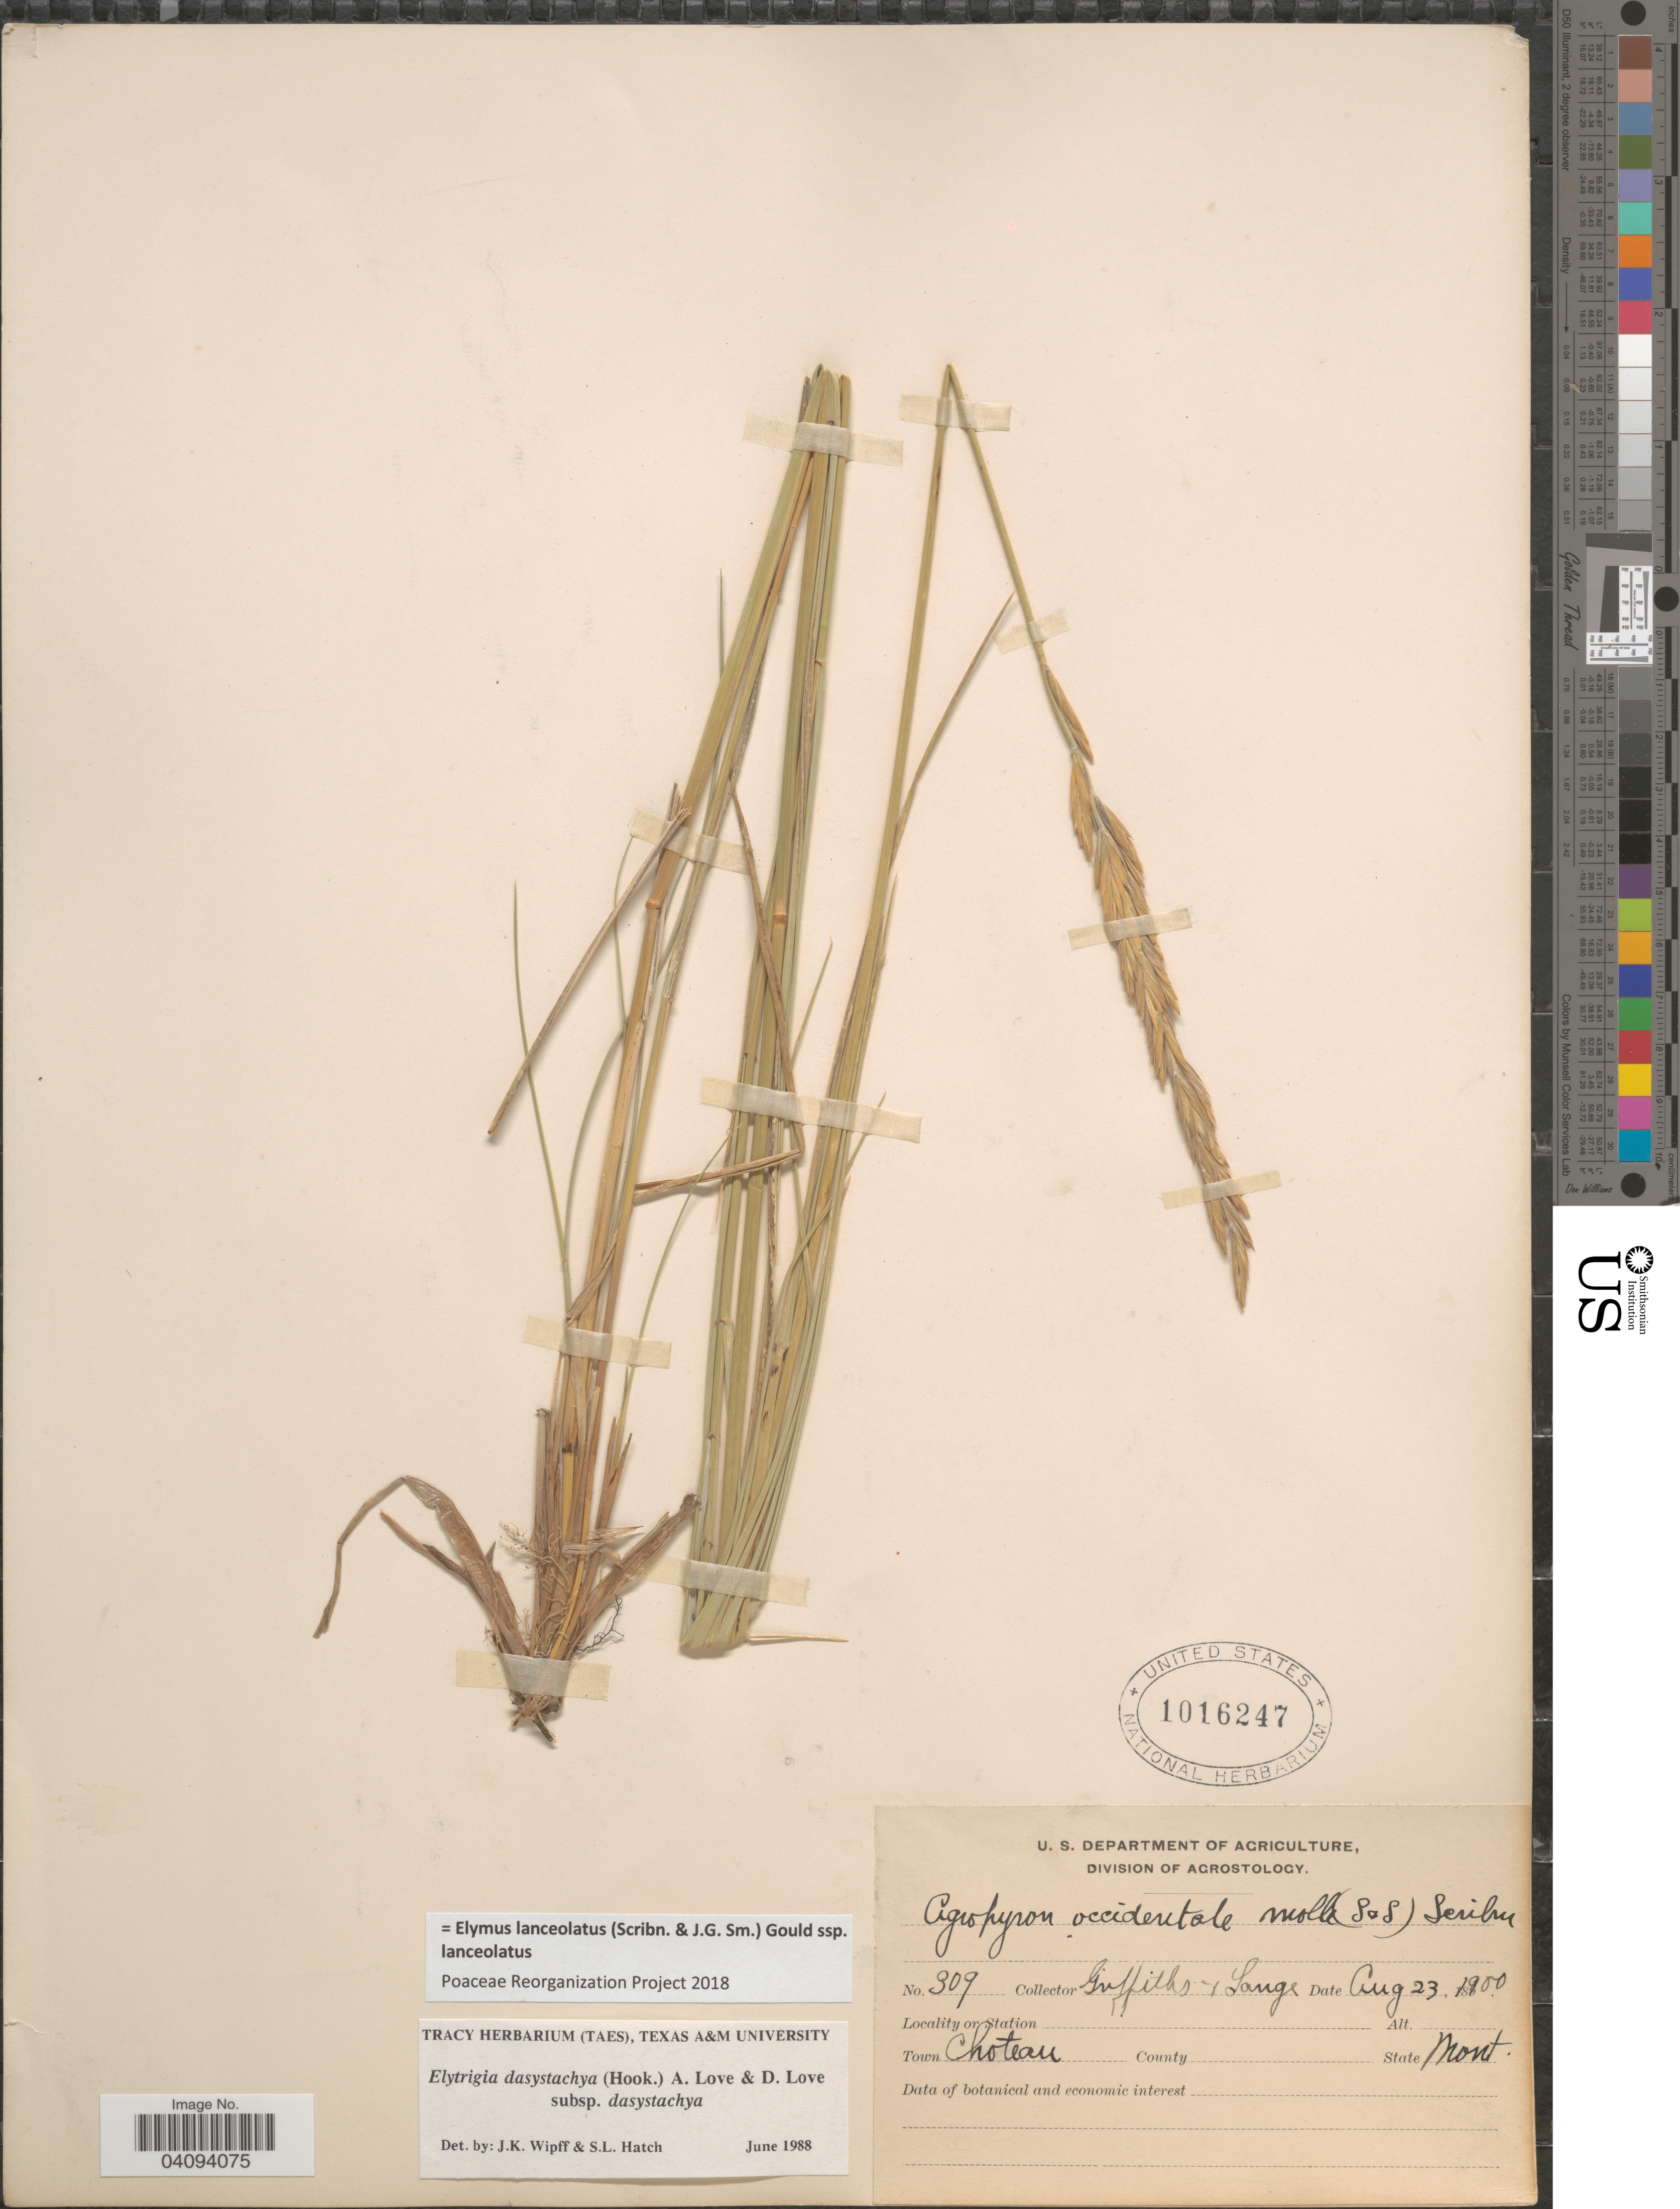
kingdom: Plantae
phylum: Tracheophyta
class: Liliopsida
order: Poales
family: Poaceae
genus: Elymus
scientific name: Elymus lanceolatus subsp. lanceolatus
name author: (Scribn. & J.G. Sm.) Gould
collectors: -- Griffiths & -- Lange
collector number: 309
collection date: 1900-08-23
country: United States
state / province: Montana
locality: Town Choteau.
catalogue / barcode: US 1016247